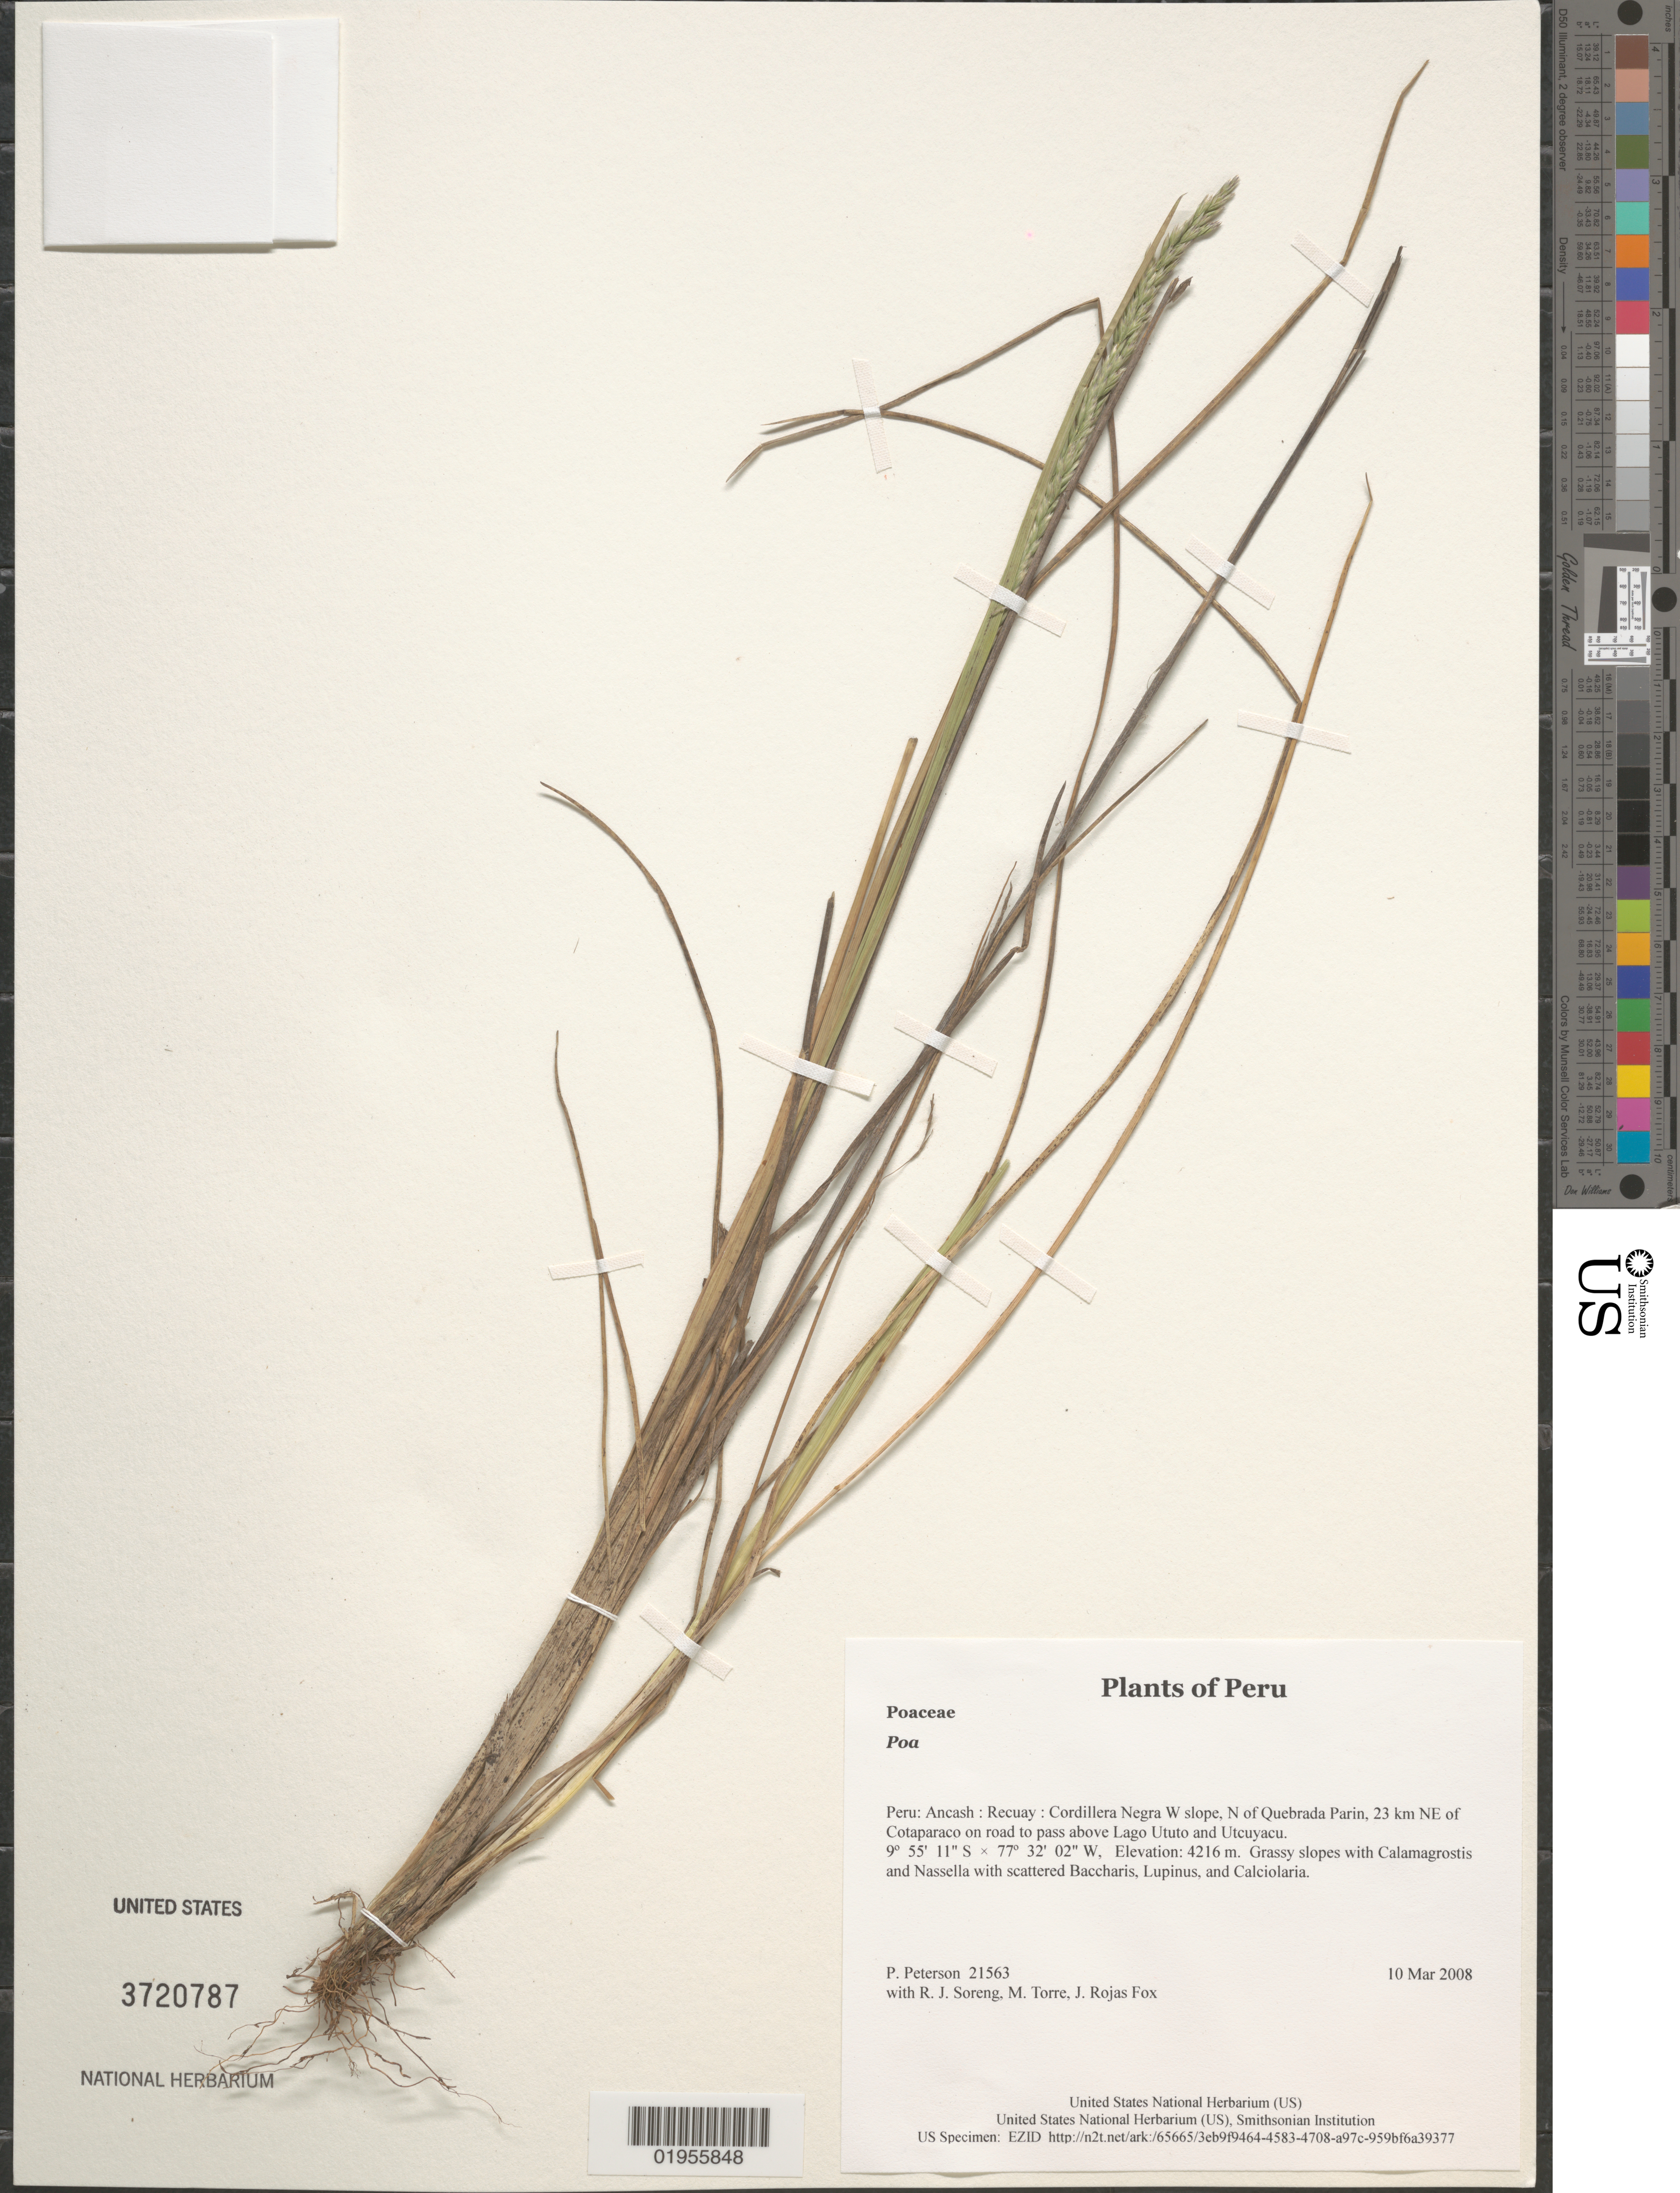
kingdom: Plantae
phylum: Tracheophyta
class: Liliopsida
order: Poales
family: Poaceae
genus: Poa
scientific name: Poa sp.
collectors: P. M. Peterson, R. J. Soreng, M. Torre & J. Rojas Fox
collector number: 21563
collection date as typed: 10 Mar 2008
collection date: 2008-03-10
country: Peru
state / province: Ancash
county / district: Recuay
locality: Cordillera Negra W slope, N of Quebrada Parin, 23 km NE of Cotaparaco on road to pass above Lago Ututo and Utcuyacu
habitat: Grassy slopes with Calamagrostis and Nassella with scattered Baccharis, Lupinus, and Calciolaria.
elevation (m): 4216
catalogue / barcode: US 3720787